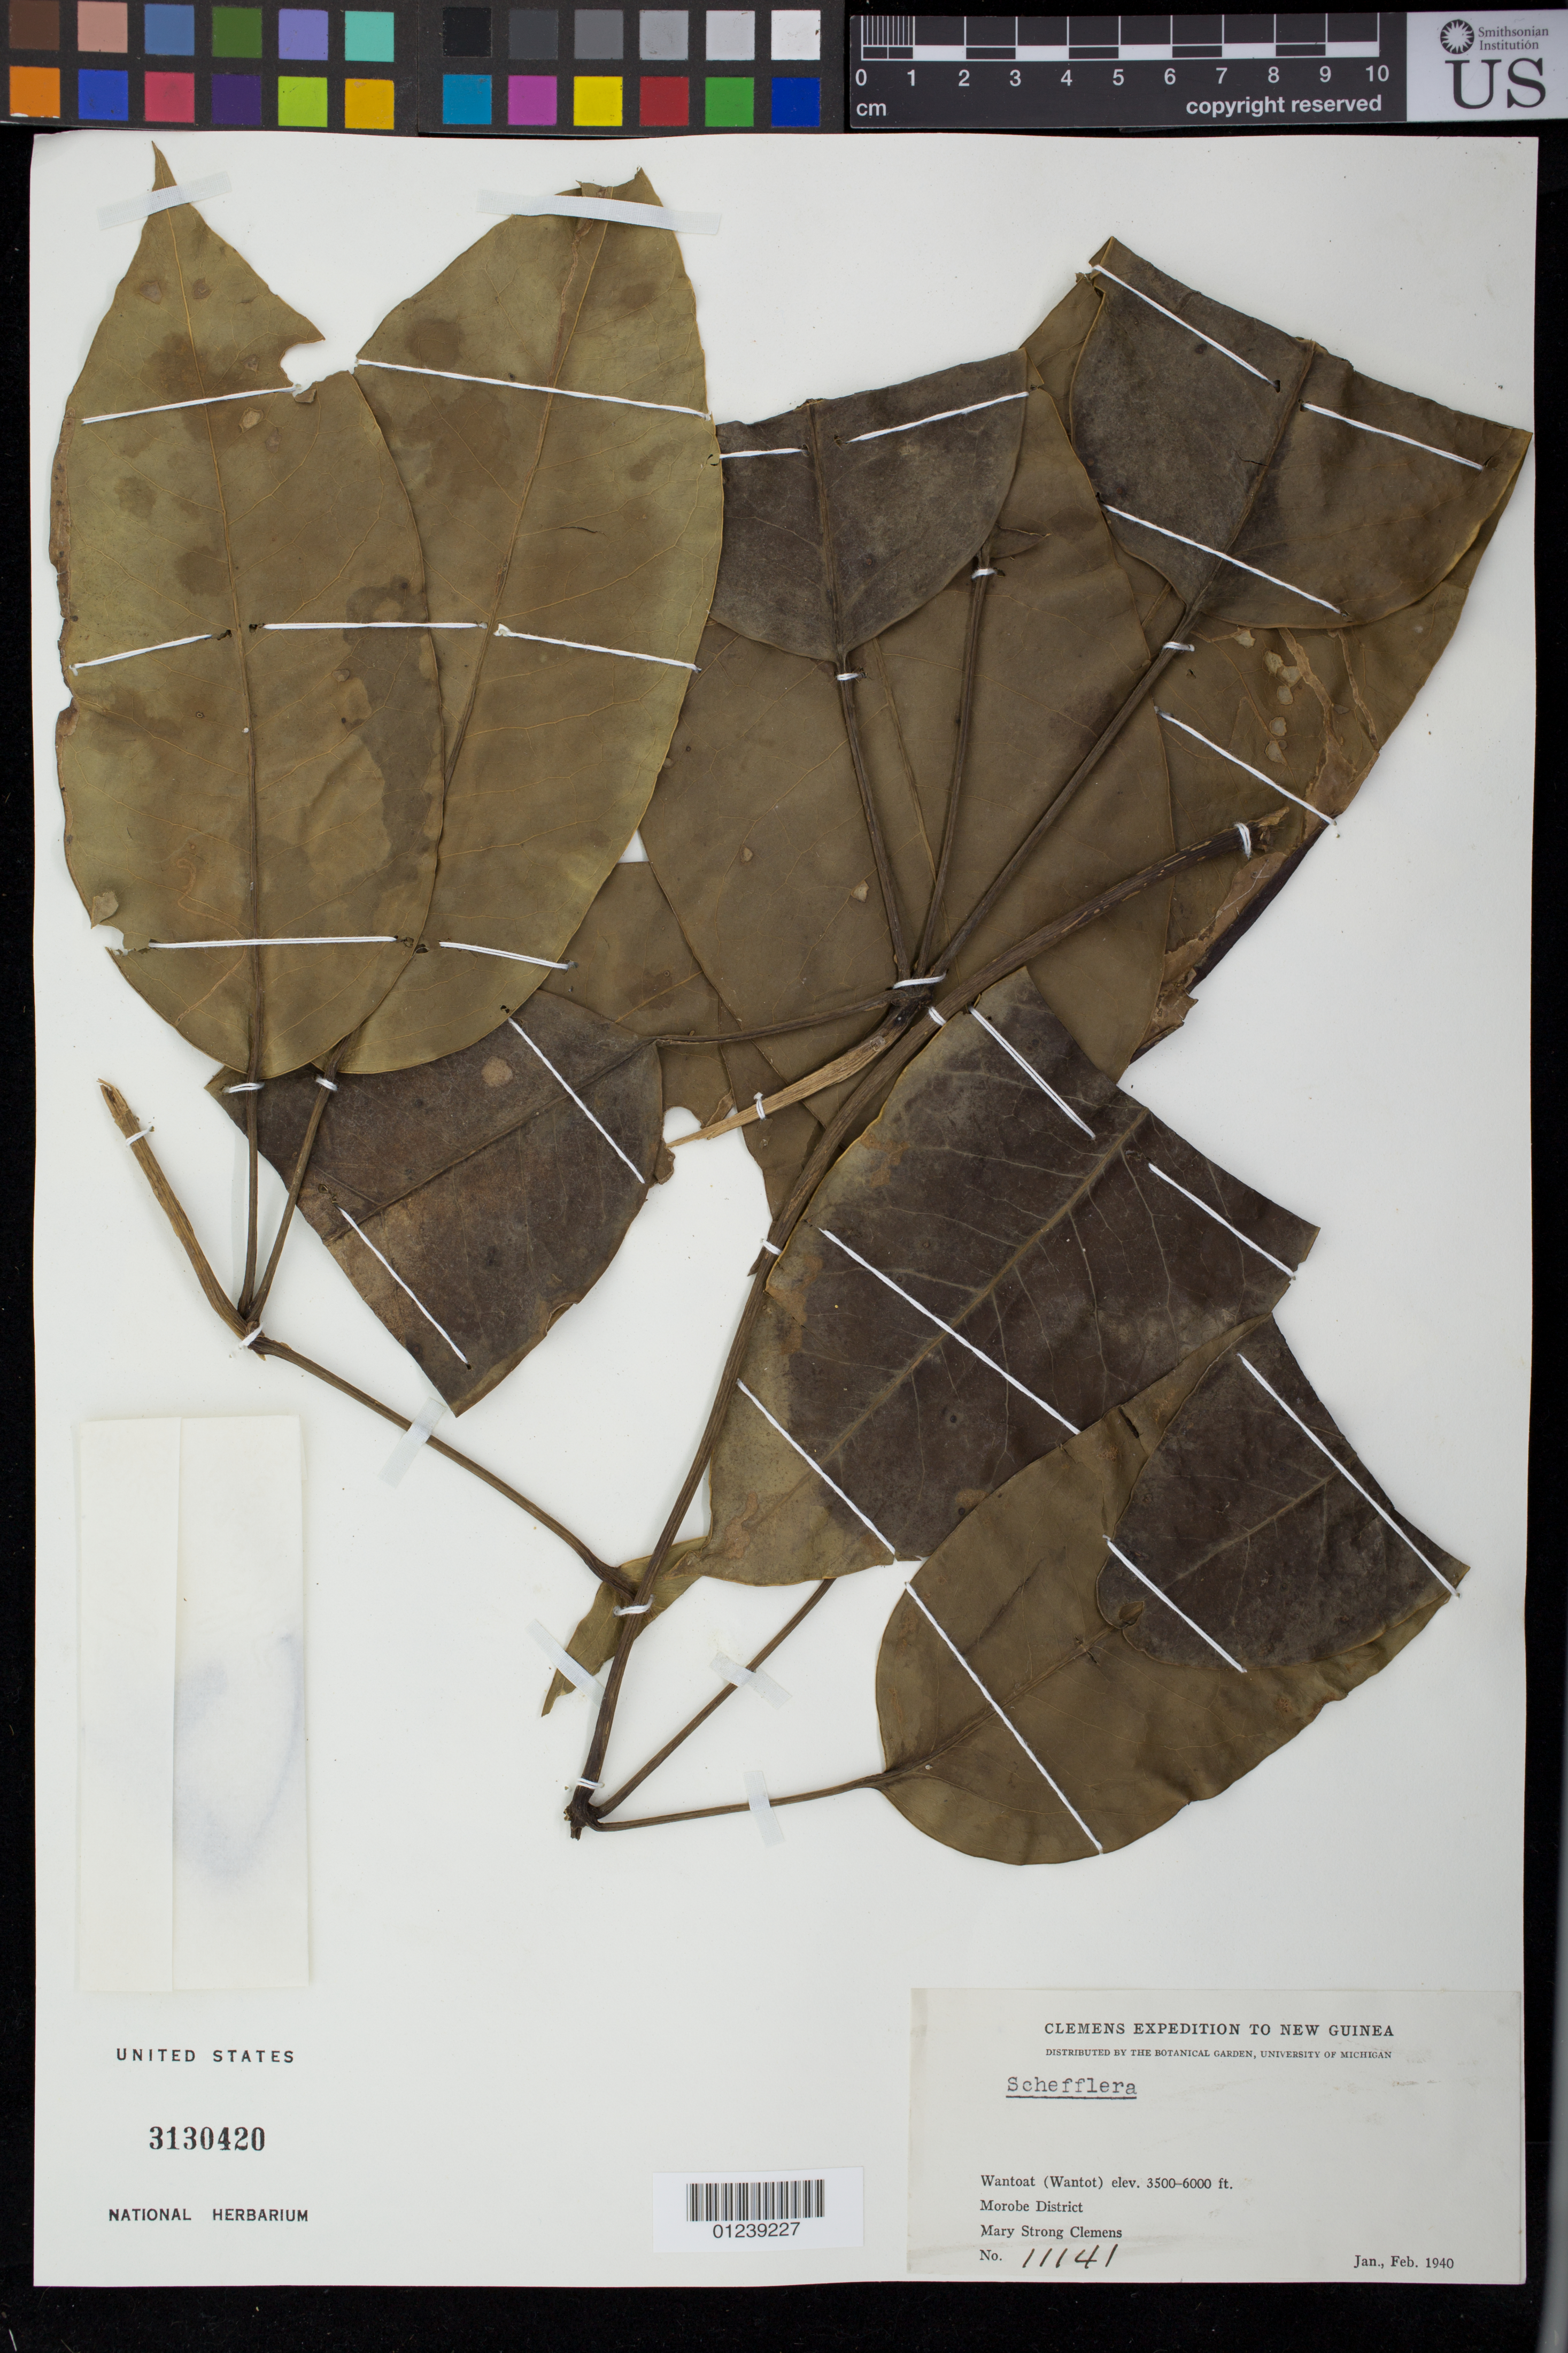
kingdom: Plantae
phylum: Tracheophyta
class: Magnoliopsida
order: Apiales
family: Araliaceae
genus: Schefflera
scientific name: Schefflera sp.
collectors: M. S. Clemens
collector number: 11141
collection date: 1940-01/1940-02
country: Papua New Guinea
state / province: Morobe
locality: Wantoat (Wantot)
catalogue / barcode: US 3130420